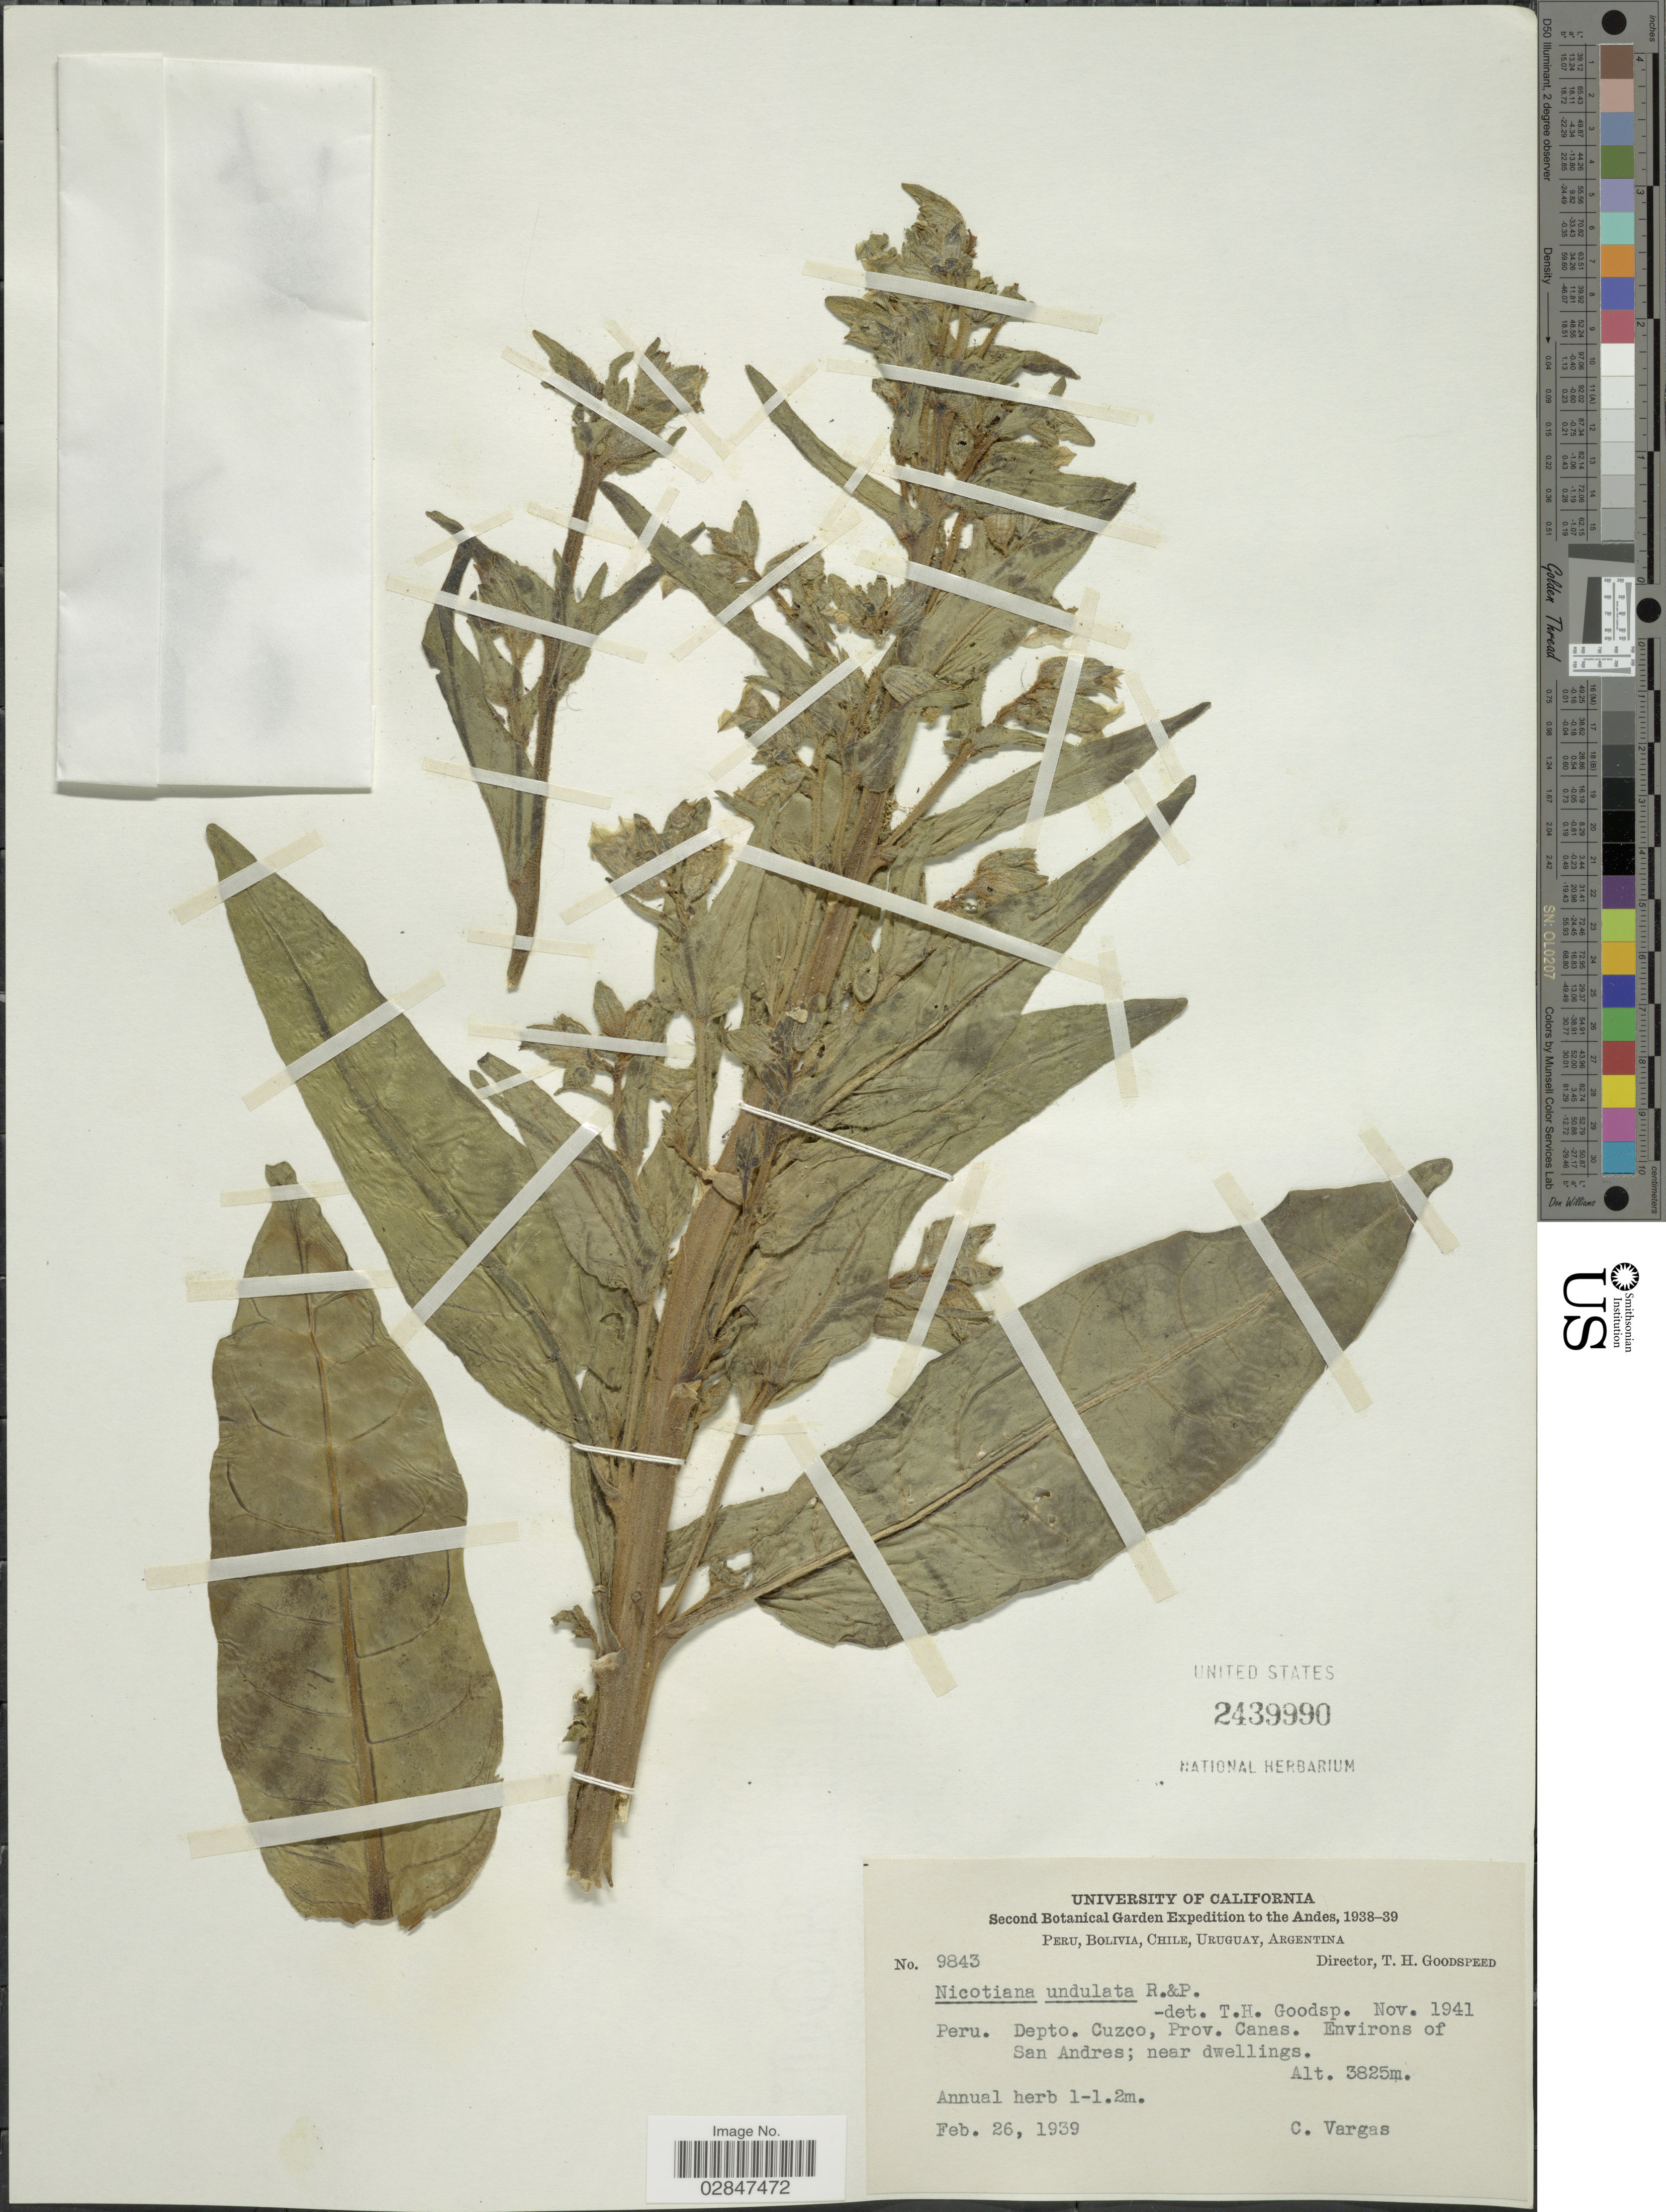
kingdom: Plantae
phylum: Tracheophyta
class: Magnoliopsida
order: Solanales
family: Solanaceae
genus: Nicotiana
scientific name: Nicotiana undulata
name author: Ruiz & Pav.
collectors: C. Vargas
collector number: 9843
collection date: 1939-02-26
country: Peru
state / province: Cusco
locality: The Andes, Depto. Cuzco, Prov. Canas, Environs of San Andres.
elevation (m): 3825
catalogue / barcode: US 2439990